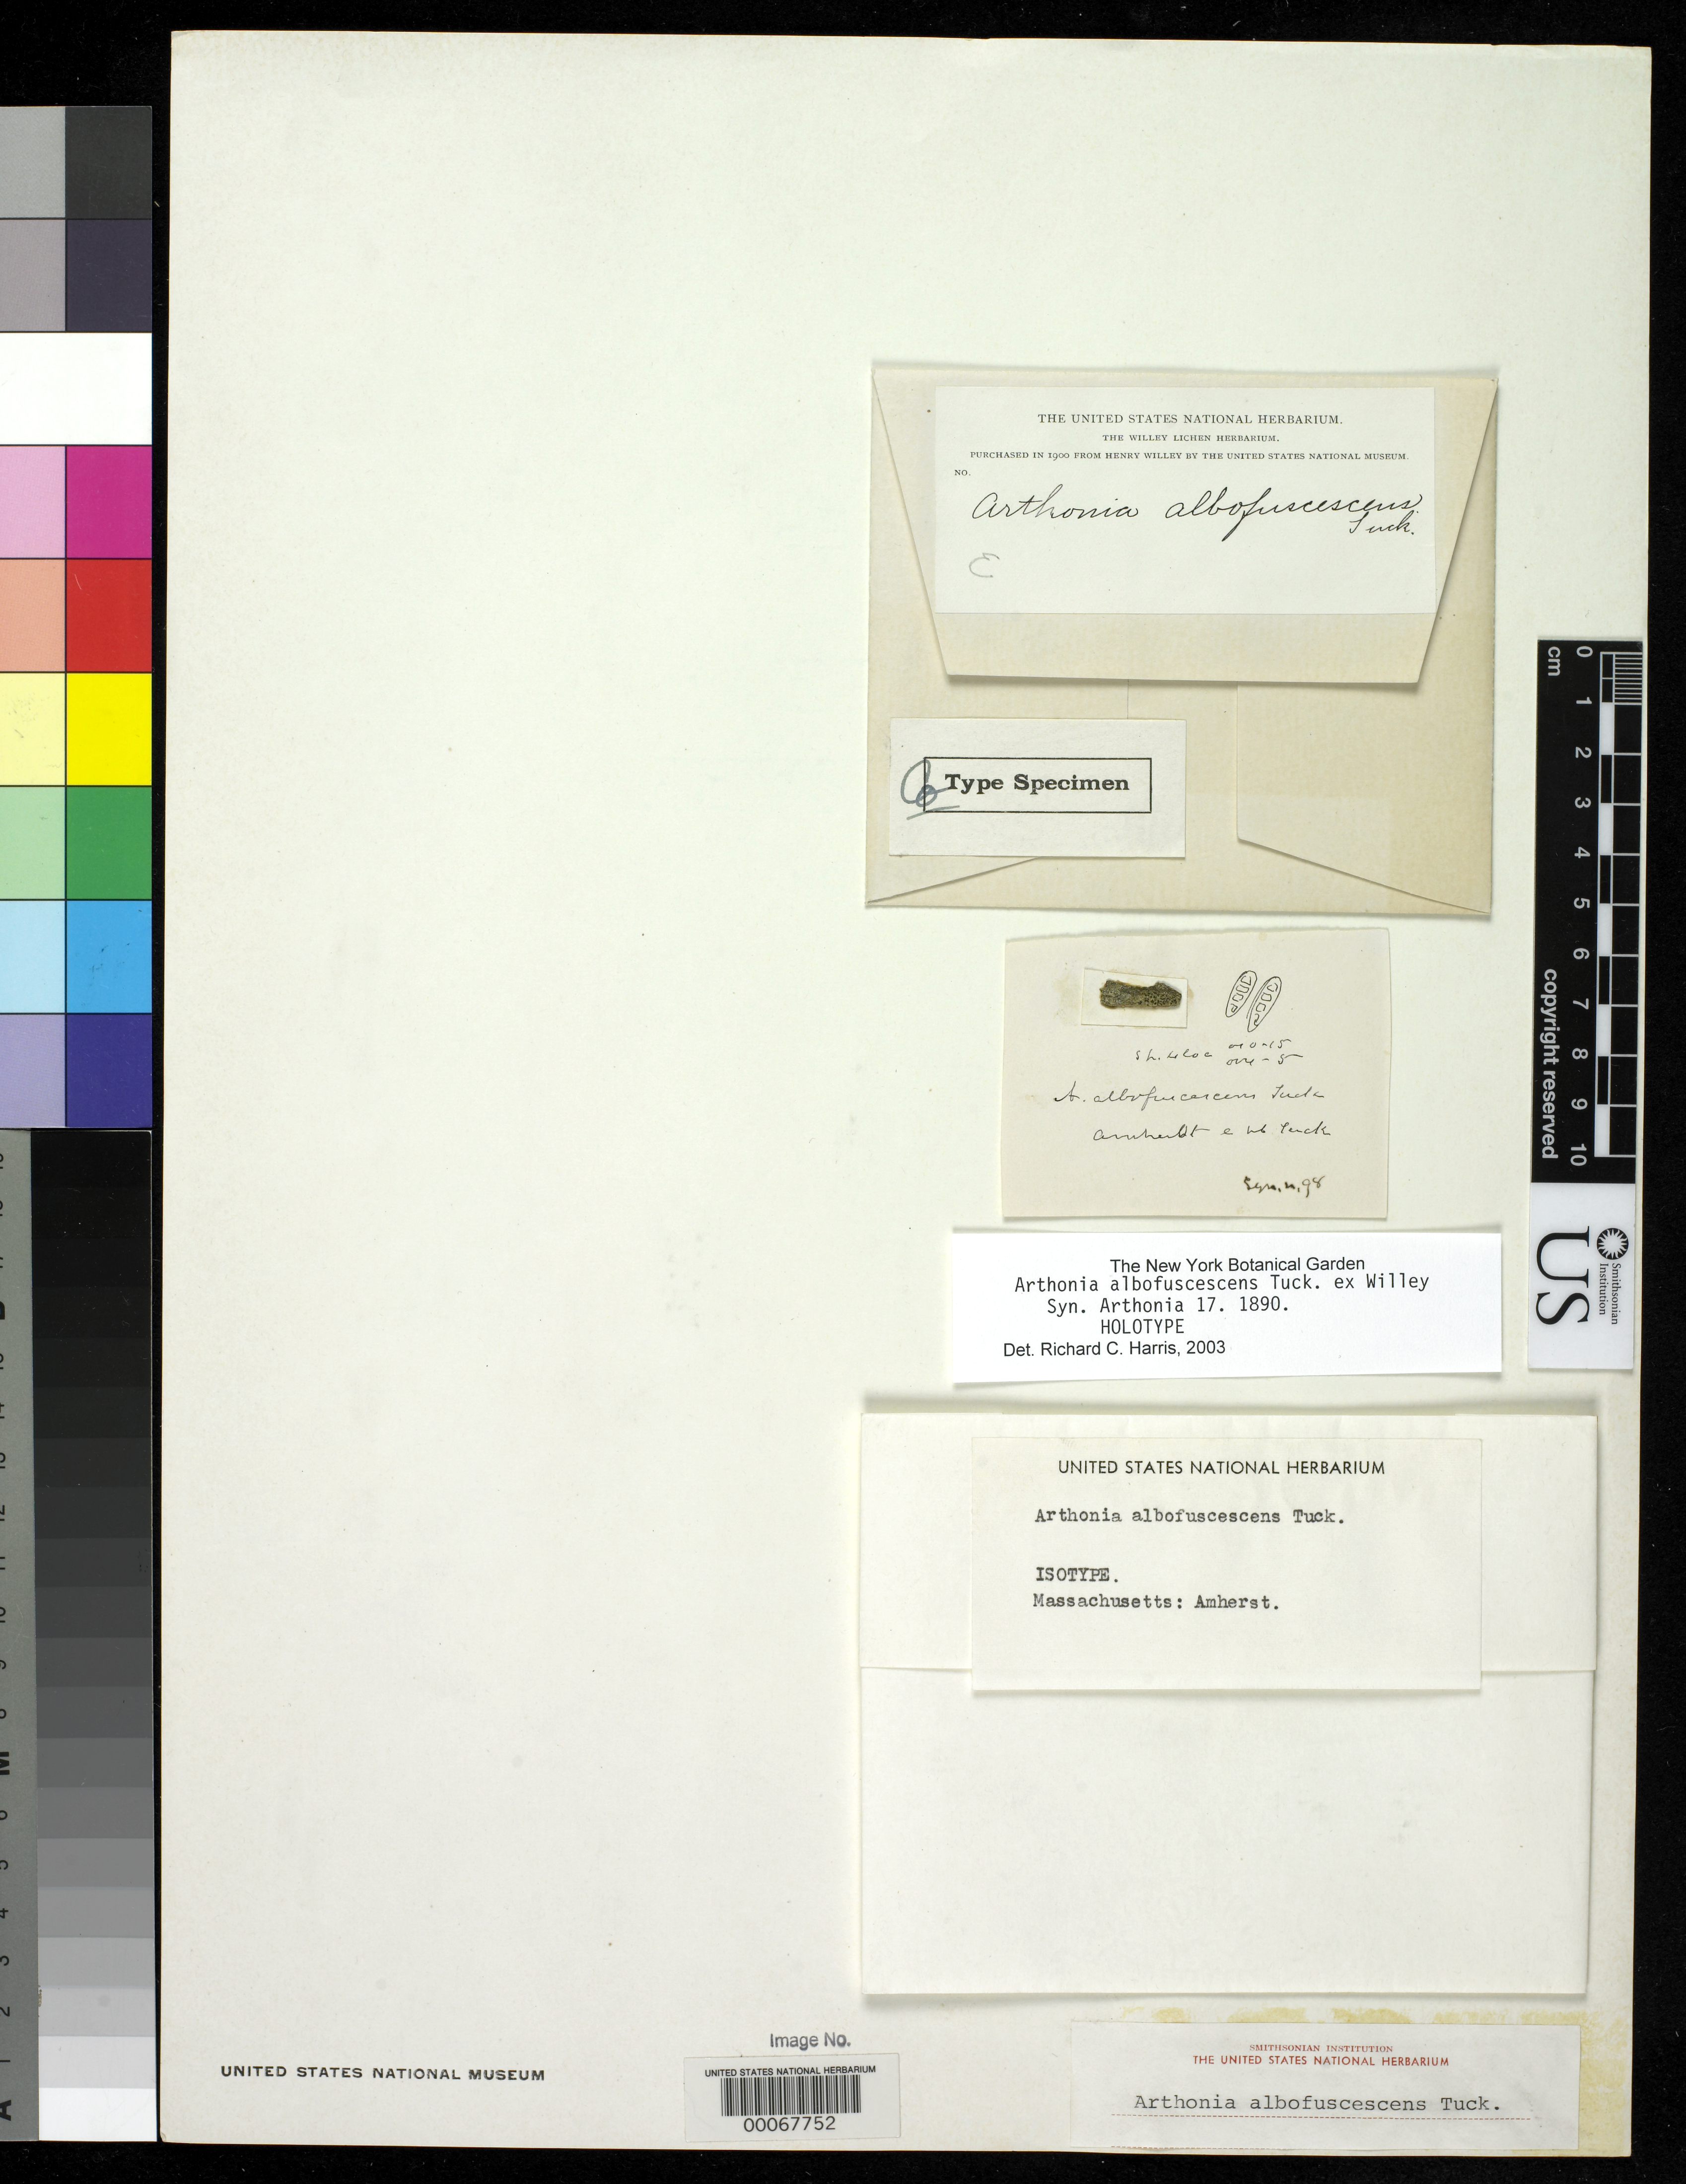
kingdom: Fungi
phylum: Ascomycota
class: Arthoniomycetes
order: Arthoniales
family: Arthoniaceae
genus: Arthonia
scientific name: Arthonia albofuscescens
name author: Tuck. in Willey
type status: Isotype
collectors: H. Willey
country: United States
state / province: Massachusetts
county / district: Hampshire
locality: Amherst.